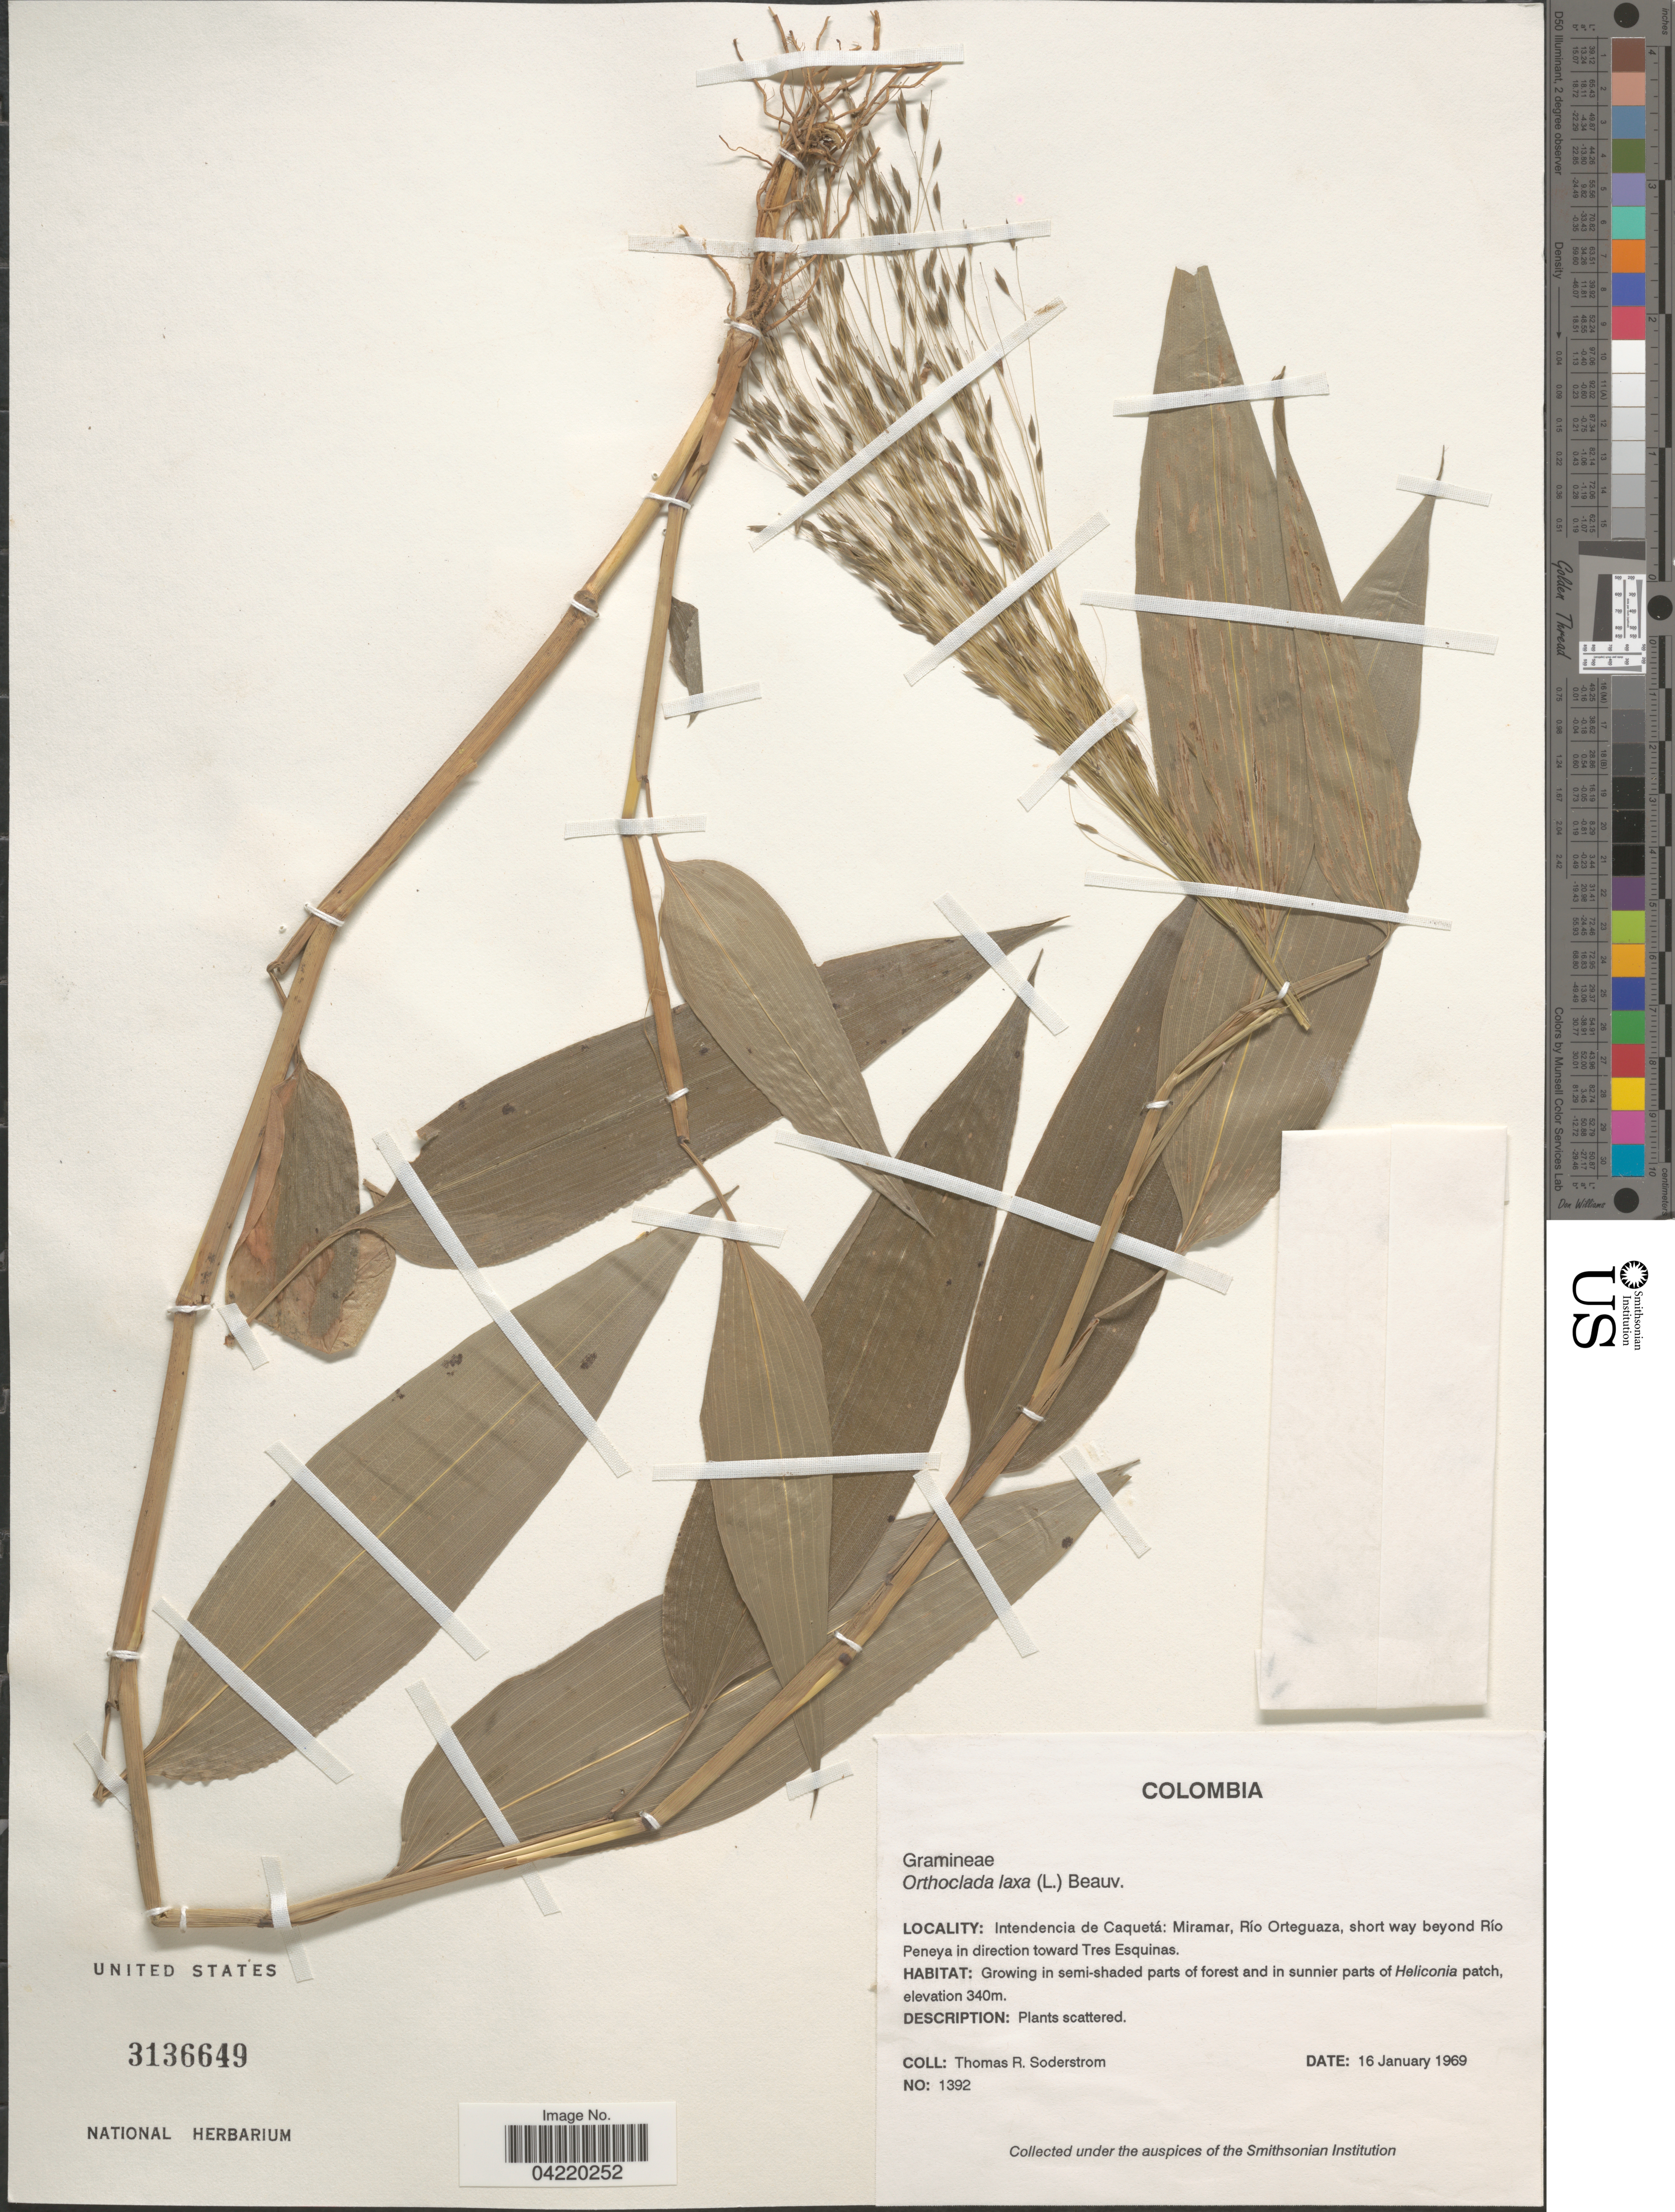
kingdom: Plantae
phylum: Tracheophyta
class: Liliopsida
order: Poales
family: Poaceae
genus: Orthoclada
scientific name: Orthoclada laxa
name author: P. Beauv.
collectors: T. R. Soderstrom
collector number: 1392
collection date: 1969-01-16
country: Colombia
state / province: Caquetá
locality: Intendencia de Caquetá: Miramar, Río Caquetá, short way beyond Río Peneya in direction toward Tres Esquinas.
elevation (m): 340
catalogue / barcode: US 3136649